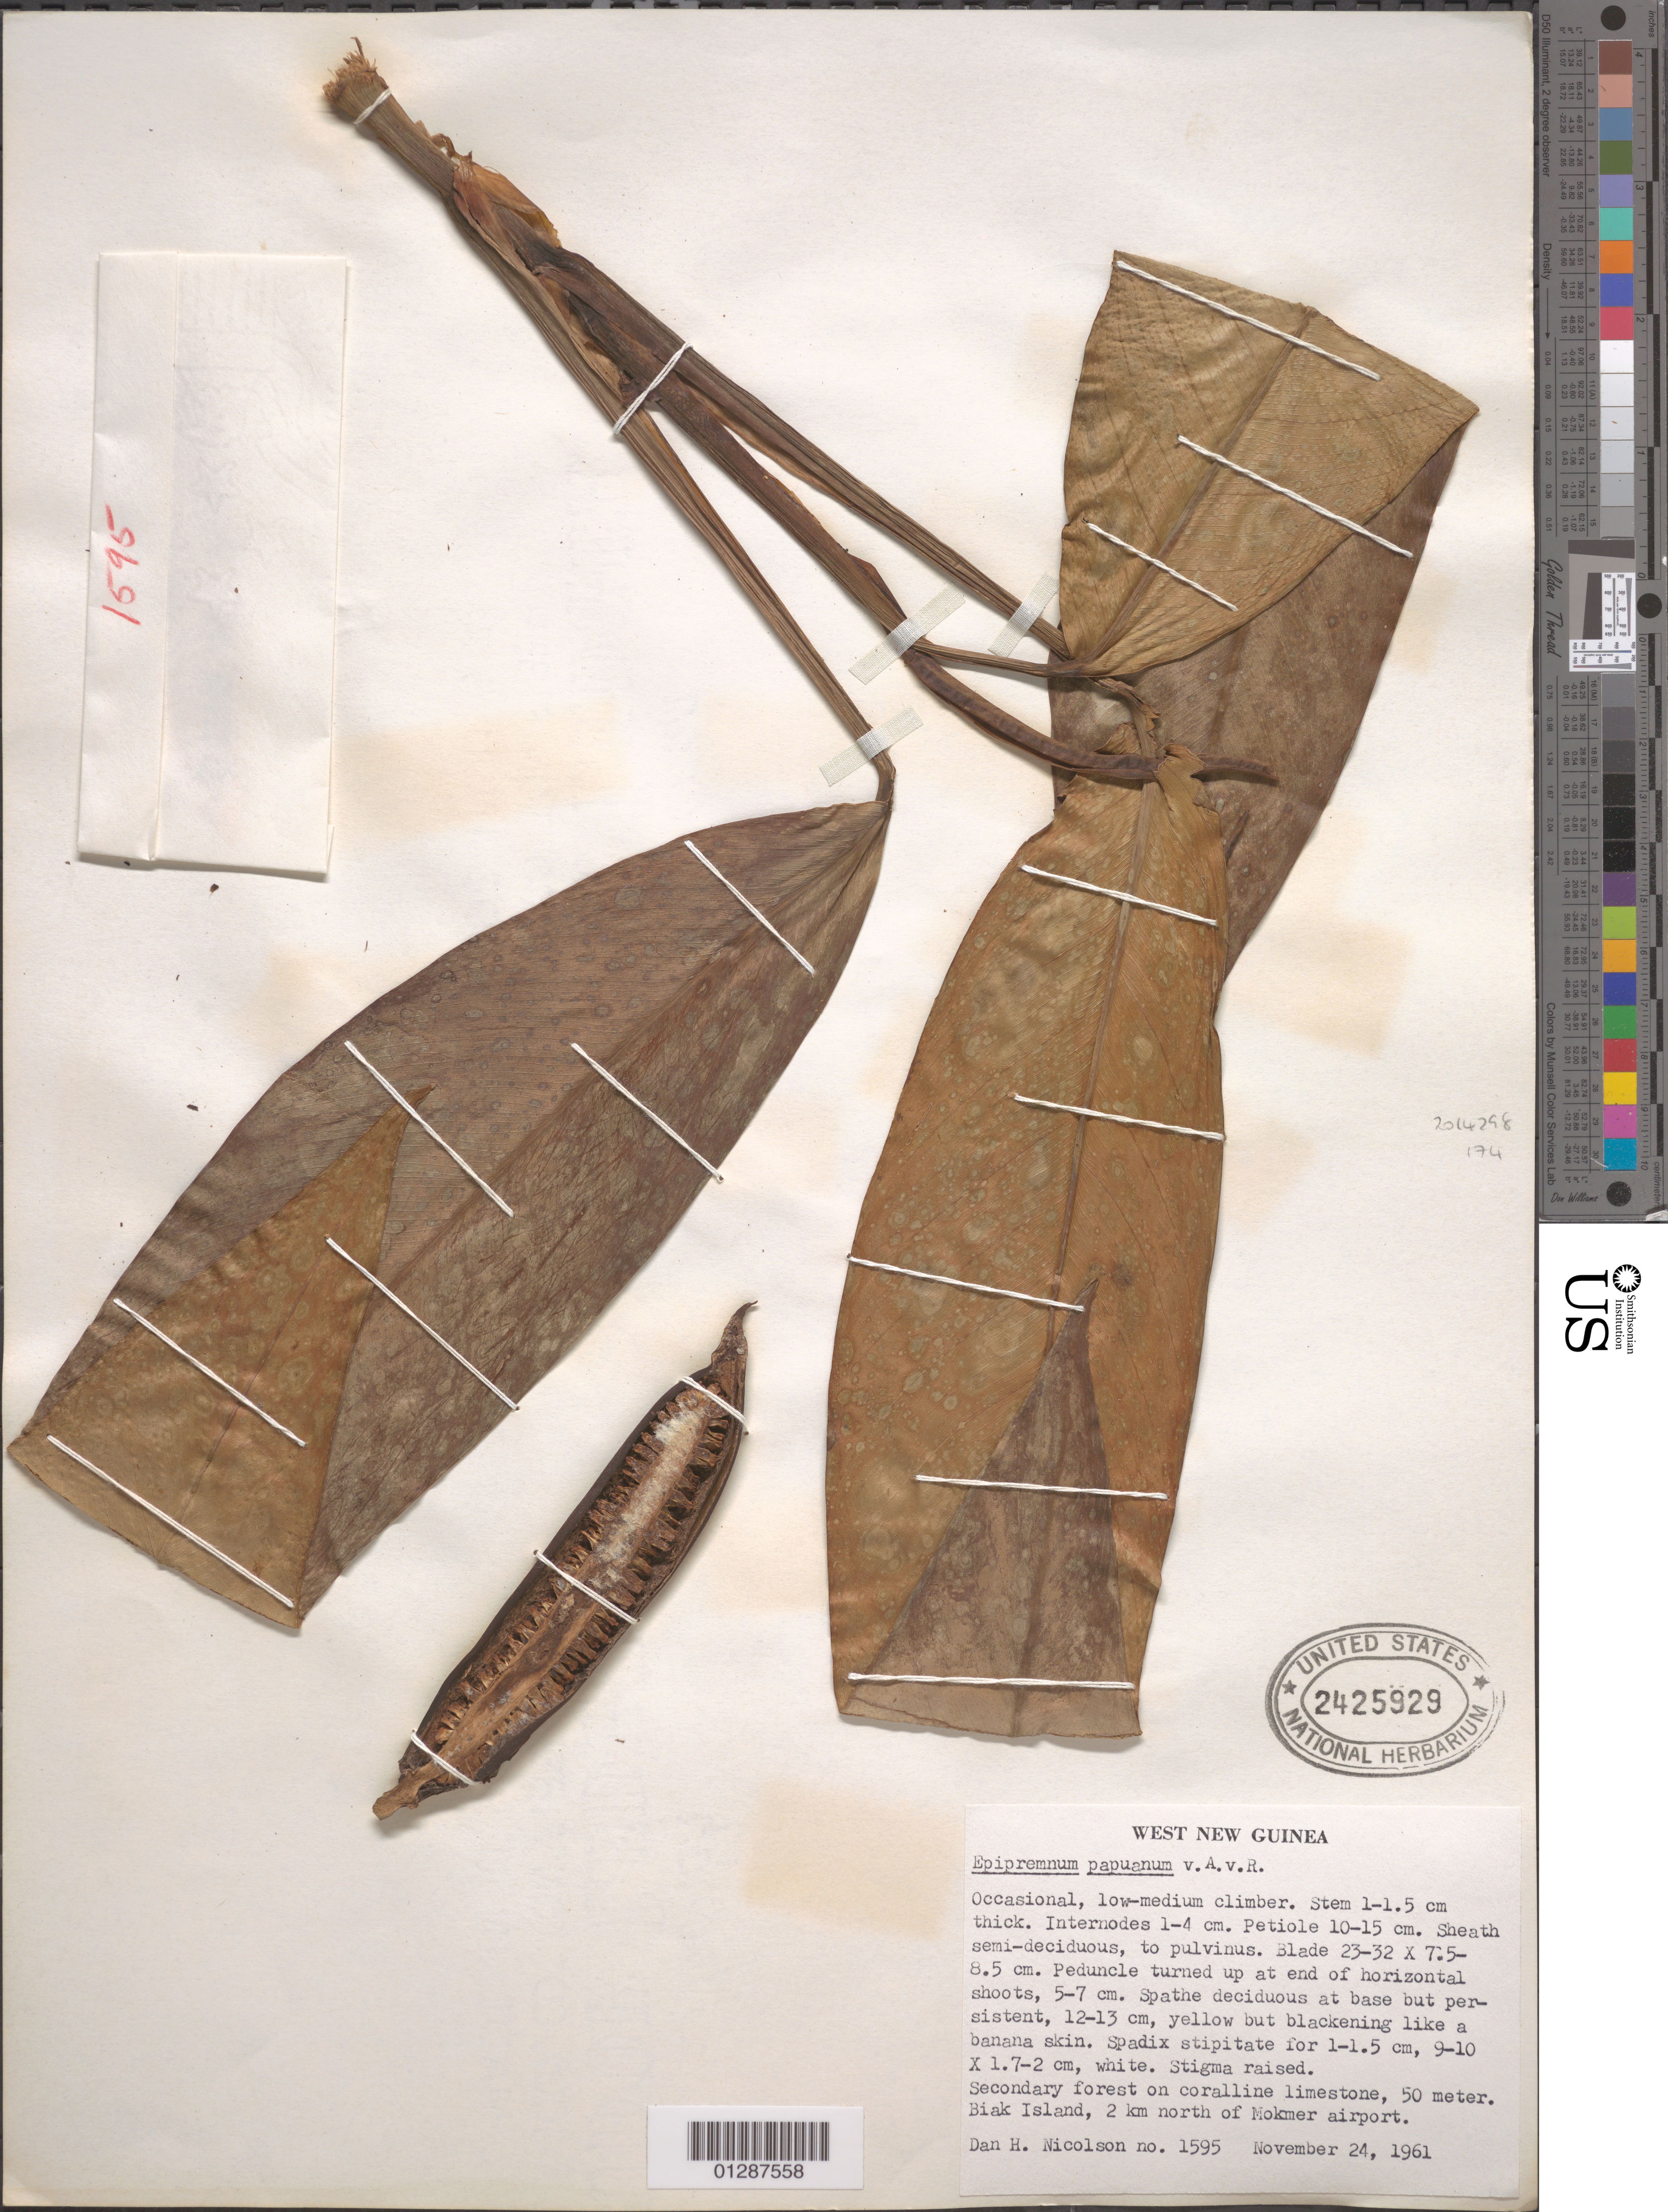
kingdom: Plantae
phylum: Tracheophyta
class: Liliopsida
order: Alismatales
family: Araceae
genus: Epipremnum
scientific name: Epipremnum papuanum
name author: Alderw.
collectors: D. H. Nicolson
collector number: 1595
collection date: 1961-11-24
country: Indonesia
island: New Guinea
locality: West New Guinea. Secondary forest on coralline limestone, Biak Island, 2 km north of Mokmer airport.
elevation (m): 50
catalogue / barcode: US 2425929